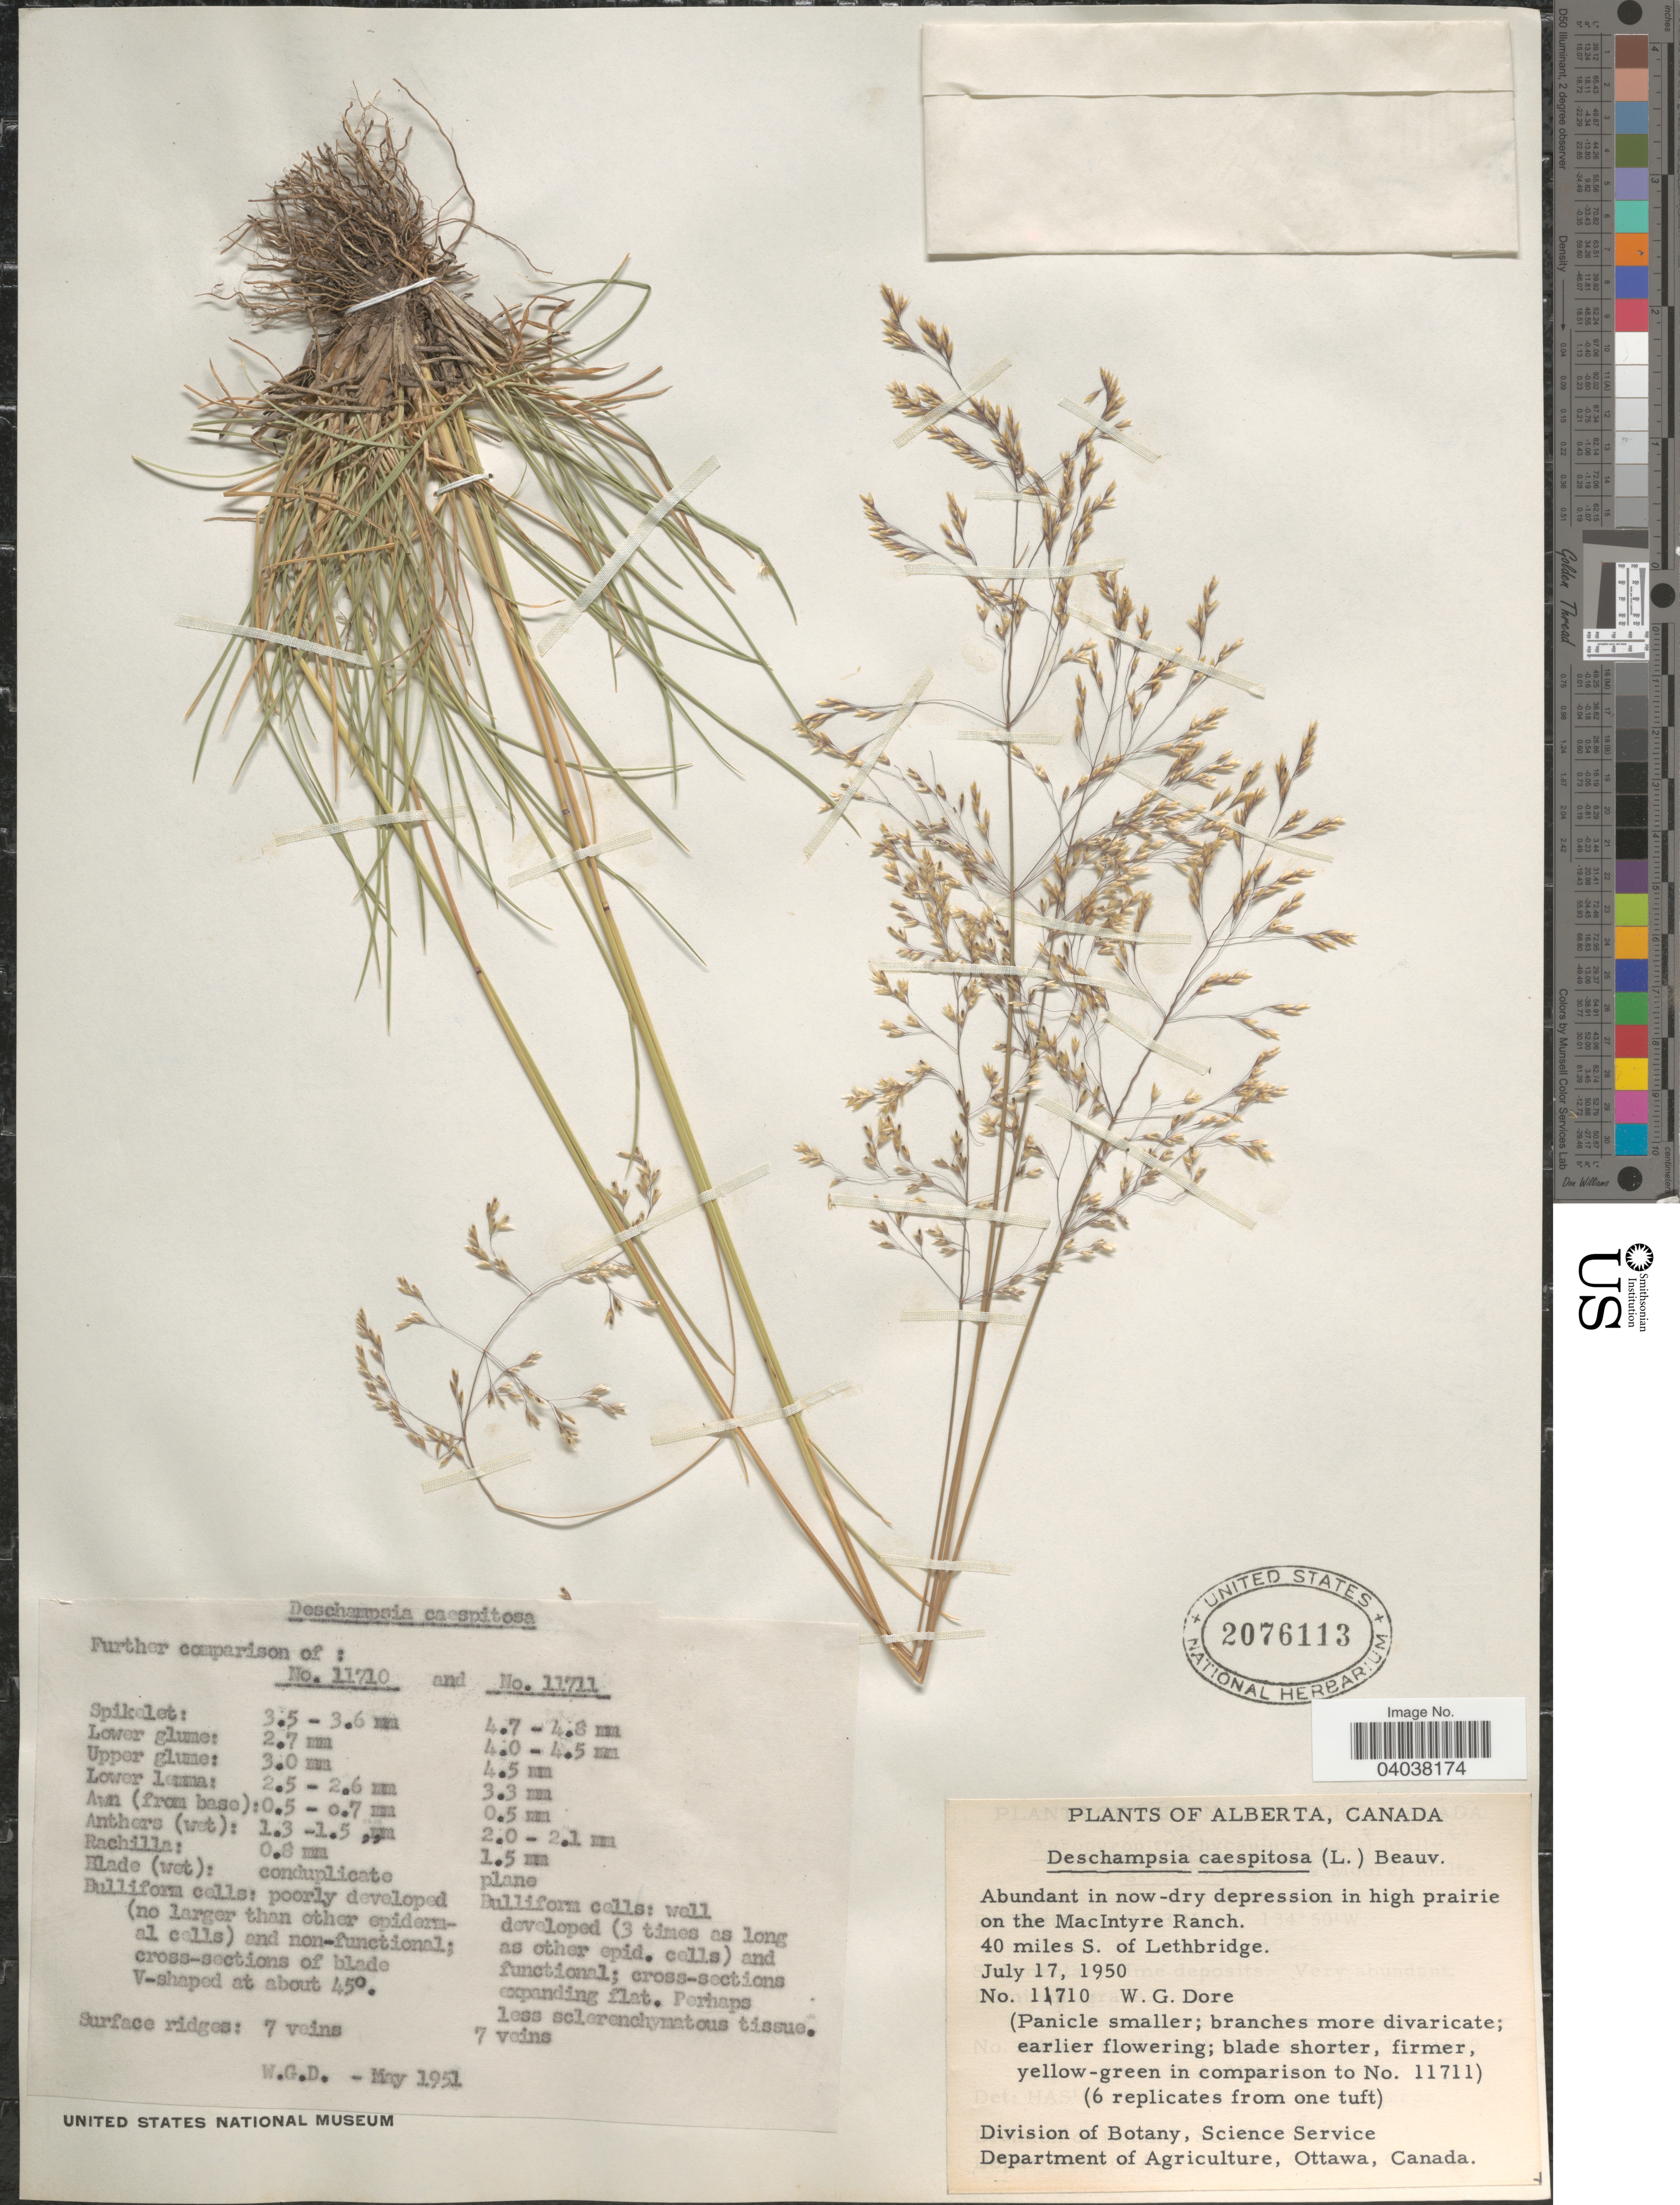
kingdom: Plantae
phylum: Tracheophyta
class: Liliopsida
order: Poales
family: Poaceae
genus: Deschampsia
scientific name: Deschampsia cespitosa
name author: (L.) P. Beauv.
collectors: W. Dore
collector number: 11710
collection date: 1950-07-17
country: Canada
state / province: Alberta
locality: On the MacIntyre Ranch. 40 miles S. of Lethbridge.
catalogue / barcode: US 2076113